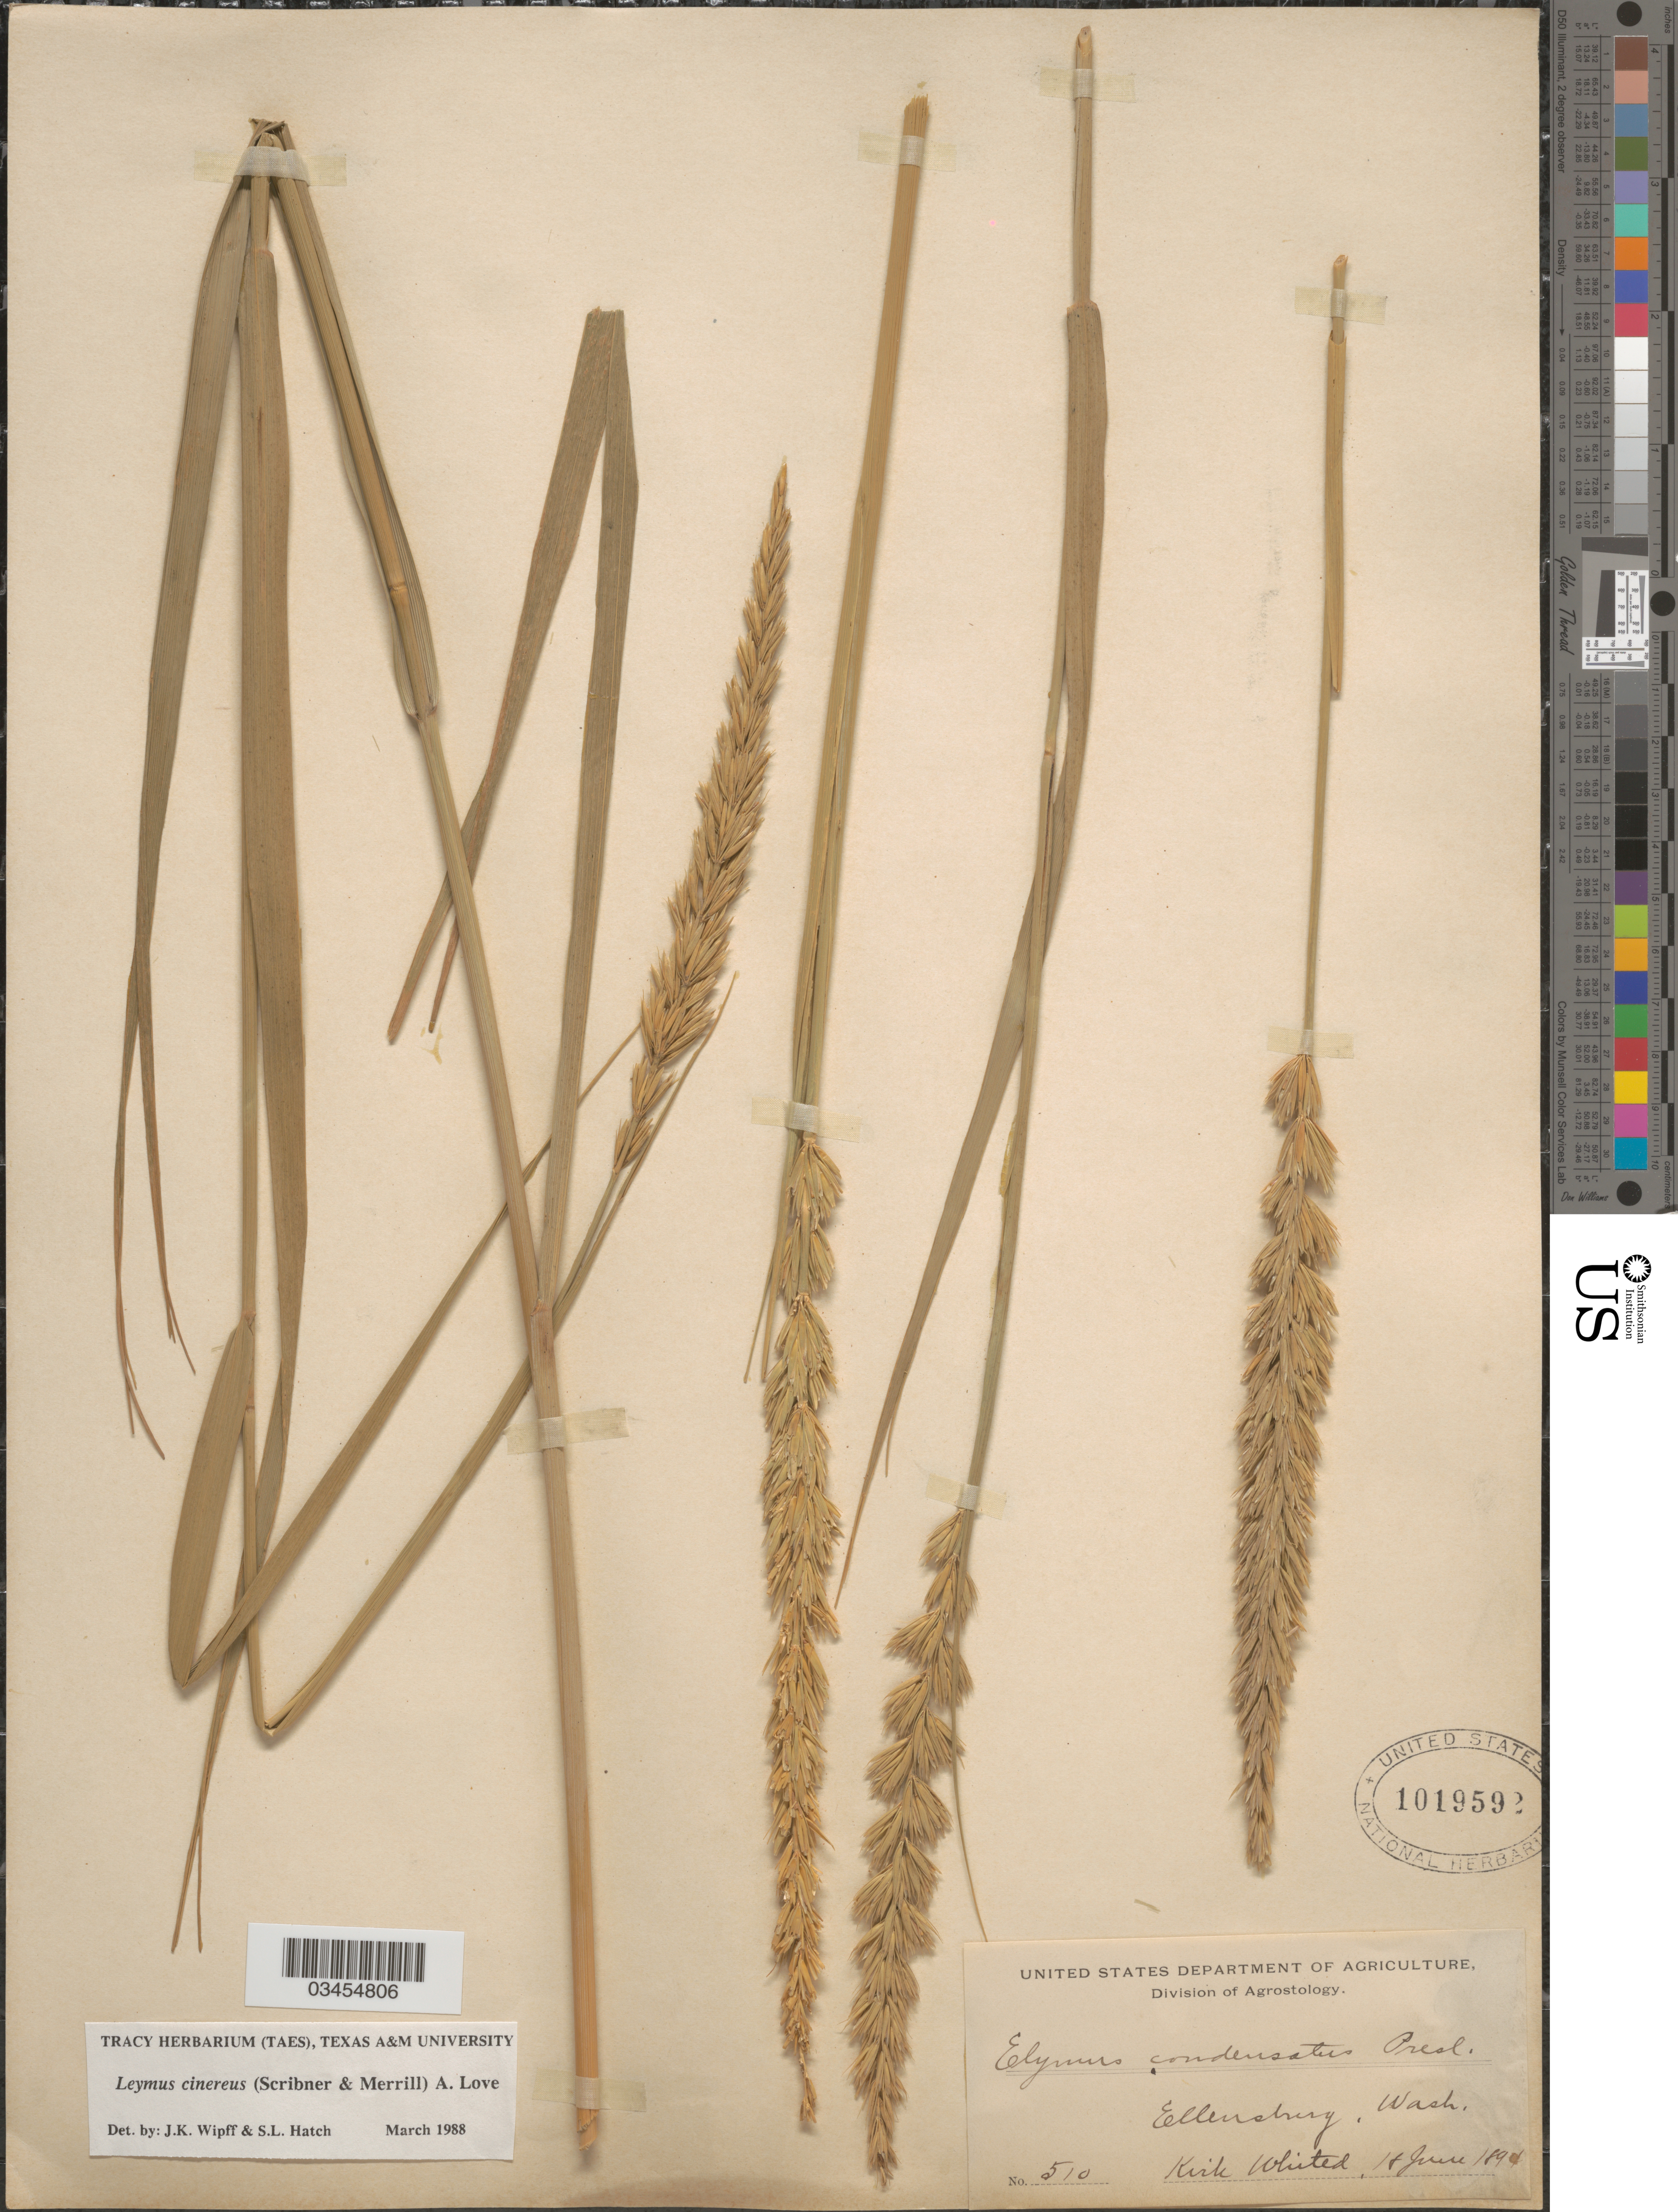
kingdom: Plantae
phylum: Tracheophyta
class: Liliopsida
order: Poales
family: Poaceae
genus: Leymus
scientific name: Leymus cinereus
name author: (Scribn. & Merr.) Á. Löve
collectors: K. Whited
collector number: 510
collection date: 1894-06-18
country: United States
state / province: Washington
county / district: Kittitas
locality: Ellensburg.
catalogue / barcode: US 1019592